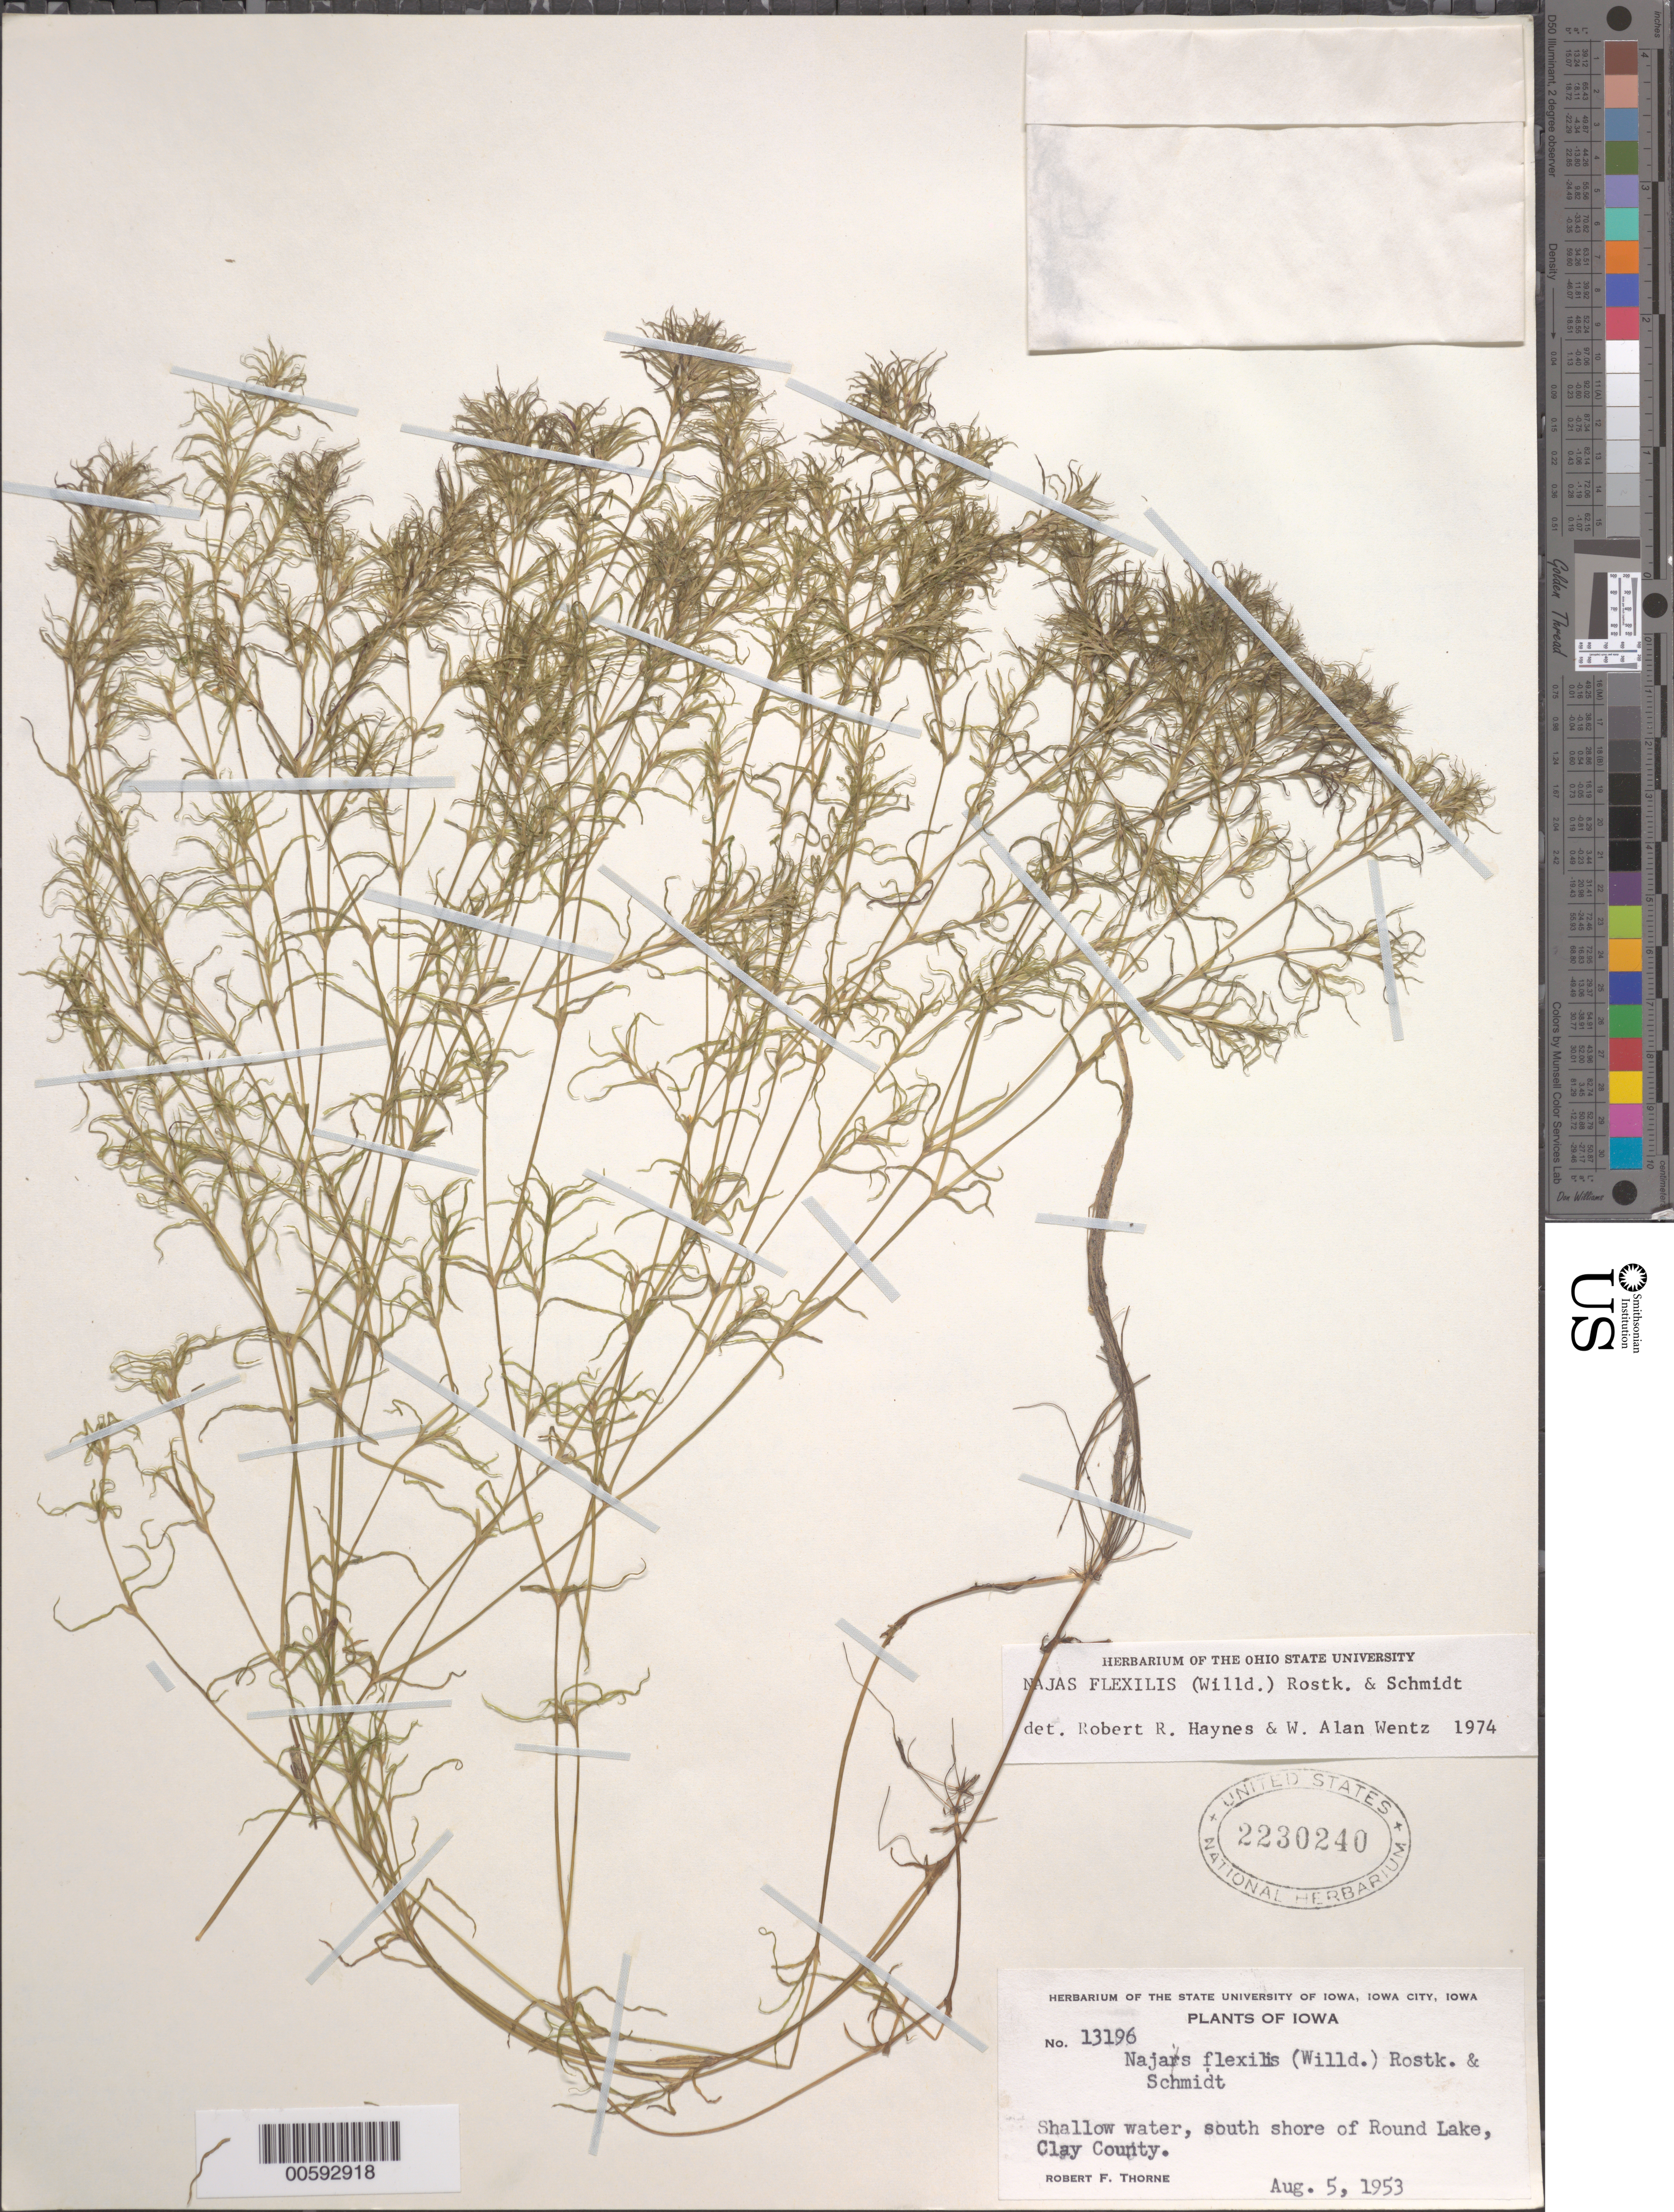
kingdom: Plantae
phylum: Tracheophyta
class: Liliopsida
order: Alismatales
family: Hydrocharitaceae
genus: Najas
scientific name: Najas flexilis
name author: (Willd.) Rostk. & Schmidt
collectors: R. F. Thorne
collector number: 13196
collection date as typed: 05 Aug 1953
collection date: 1953-08-05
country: United States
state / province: Iowa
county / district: Clay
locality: Round Lake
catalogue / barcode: US 2230240